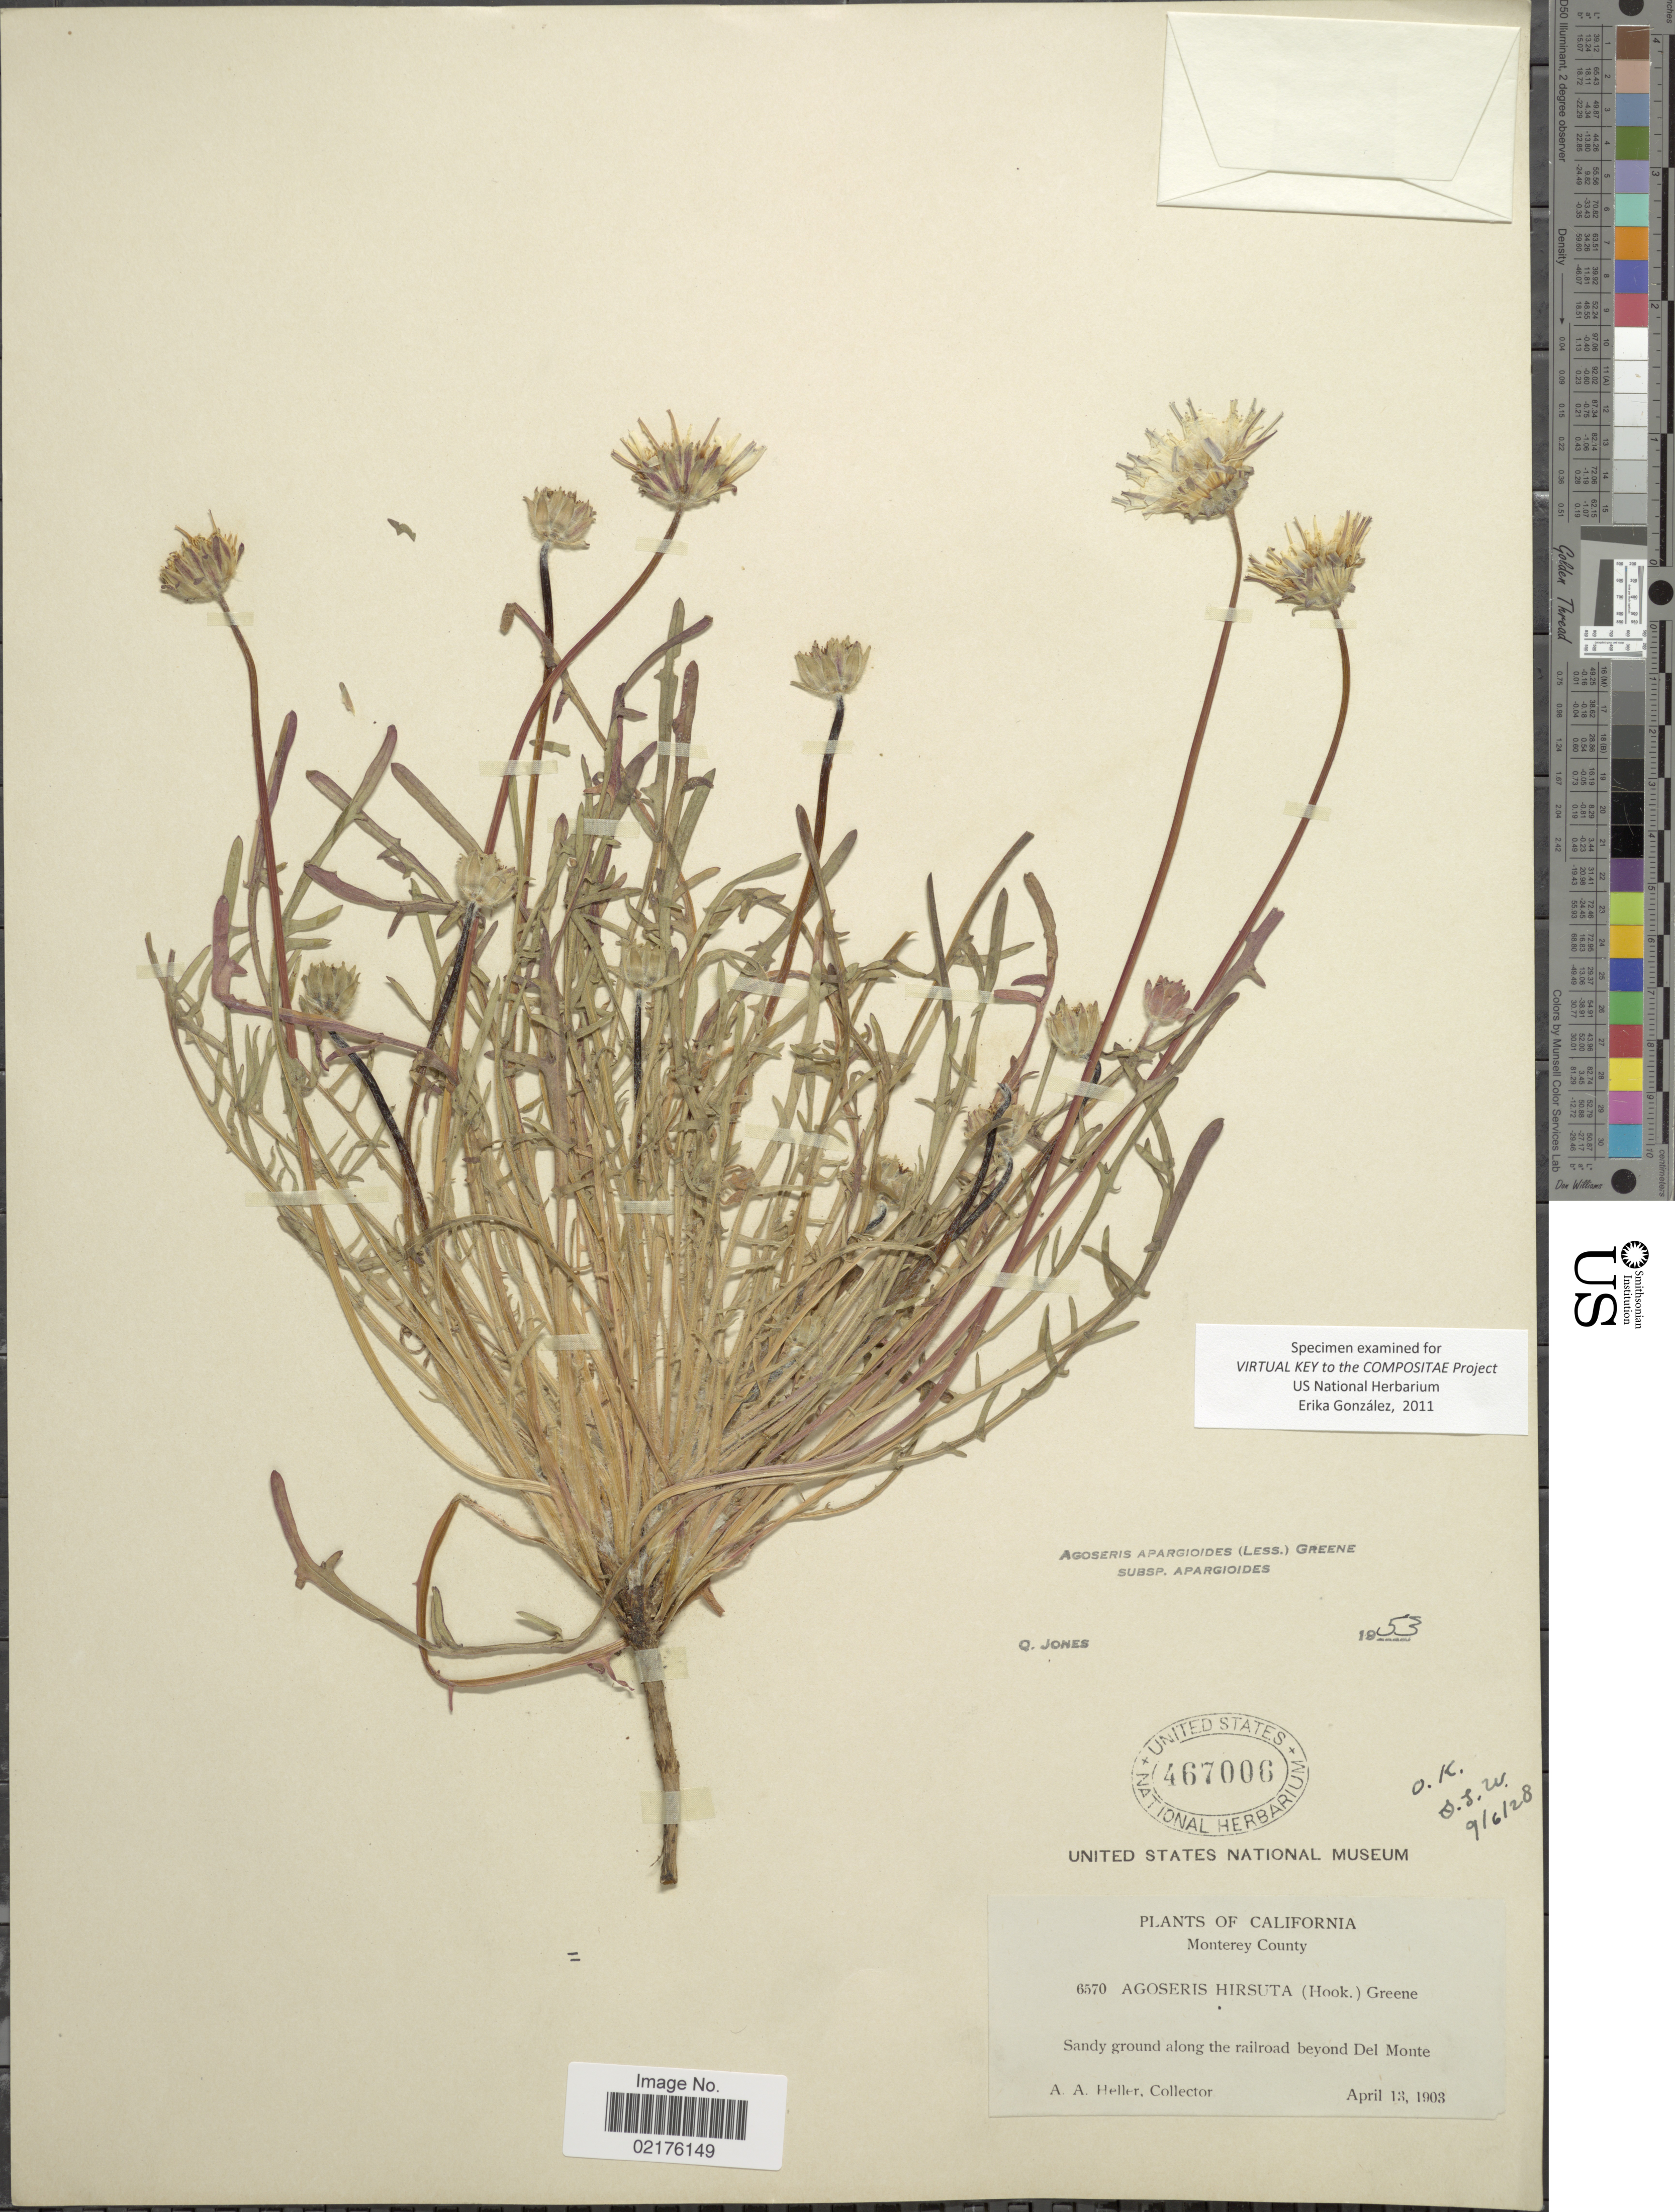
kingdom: Plantae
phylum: Tracheophyta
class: Magnoliopsida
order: Asterales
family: Asteraceae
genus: Agoseris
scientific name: Agoseris hirsuta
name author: (Hook.) Greene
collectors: A. A. Heller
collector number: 6570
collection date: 1903-04-13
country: United States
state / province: California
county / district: Monterey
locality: Monterey County, Sandy ground along the railroad beyond Del Monte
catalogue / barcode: US 467006